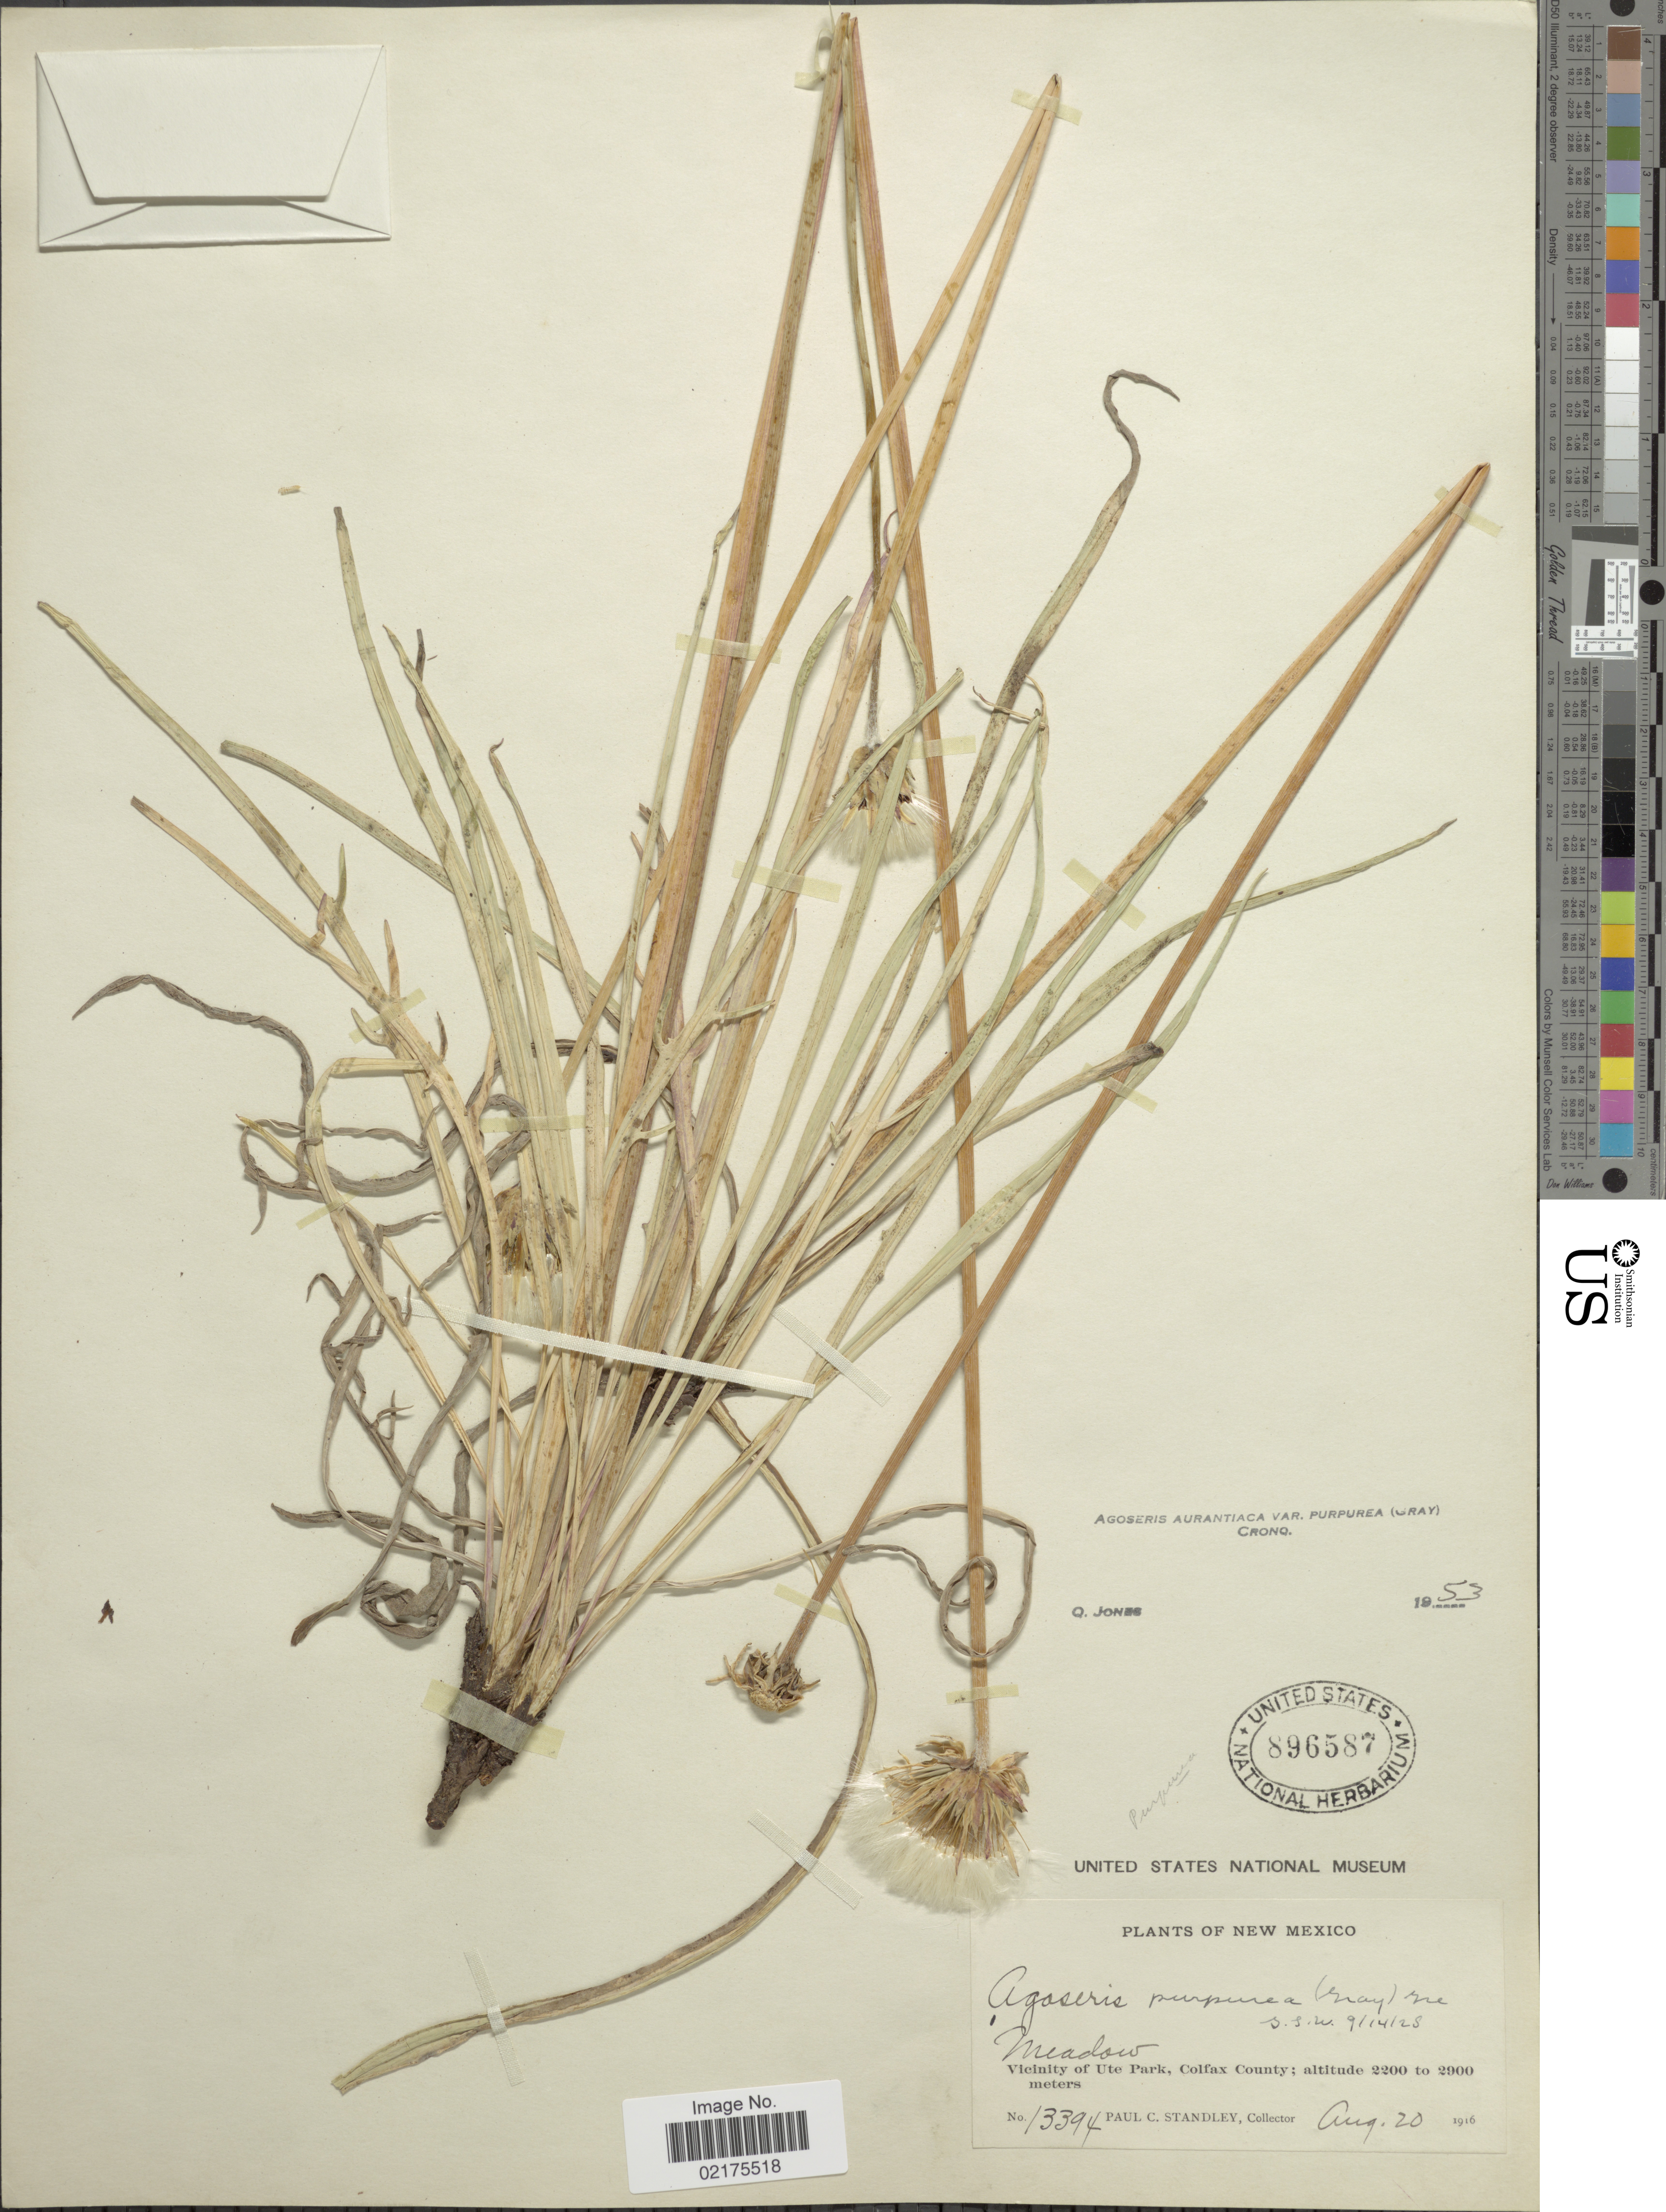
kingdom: Plantae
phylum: Tracheophyta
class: Magnoliopsida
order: Asterales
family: Asteraceae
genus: Agoseris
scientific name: Agoseris aurantiaca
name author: (Hook.) Greene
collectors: P. C. Standley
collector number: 13394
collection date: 1916-08-20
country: United States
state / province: New Mexico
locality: Meadow, Vicinity of Ute Park, Colfax County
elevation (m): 2200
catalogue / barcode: US 896587